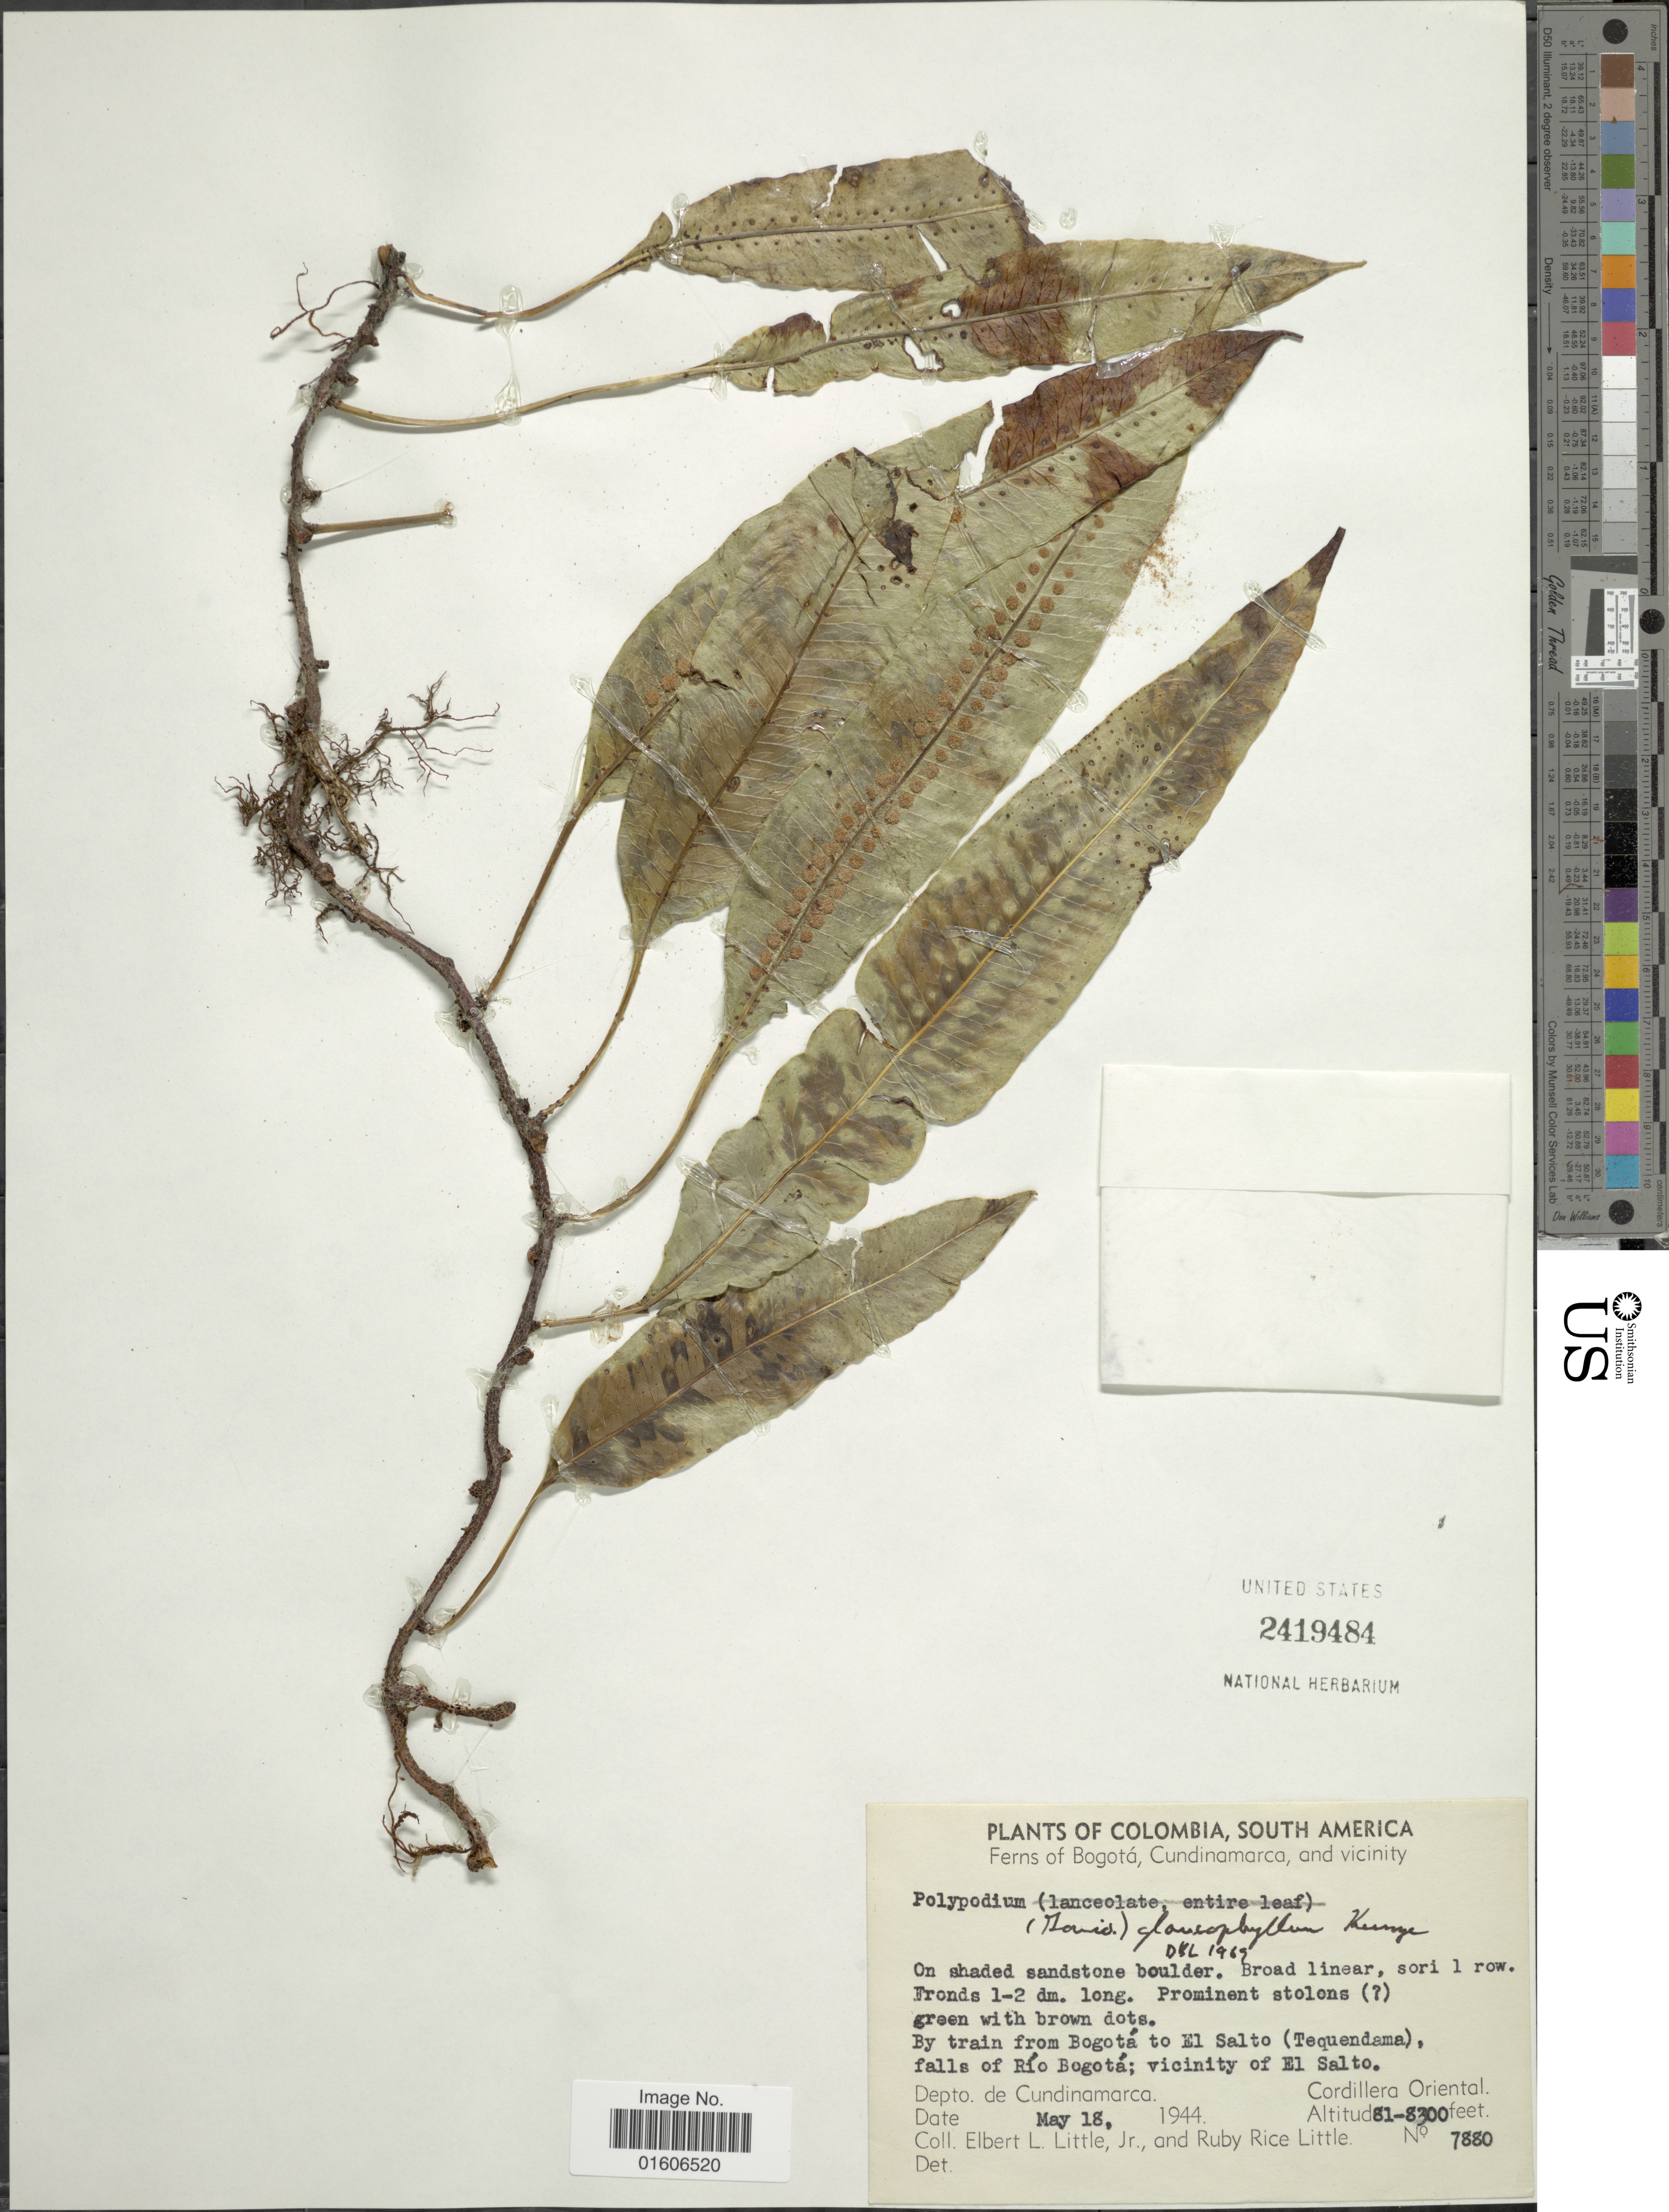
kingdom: Plantae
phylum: Tracheophyta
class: Polypodiopsida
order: Polypodiales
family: Polypodiaceae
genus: Serpocaulon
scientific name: Serpocaulon levigatum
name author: (Cav.) A.R. Sm.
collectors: E. L. Little & R. R. Little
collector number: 7880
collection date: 1944-05-18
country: Colombia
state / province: Cundinamarca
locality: By train from Bogotá to El Salto (Tequendama), falls of Río Bogotá; vicinity of El Salto. Depto. de Cundinamarca. Cordillera Oriental.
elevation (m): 2469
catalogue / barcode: US 2419484